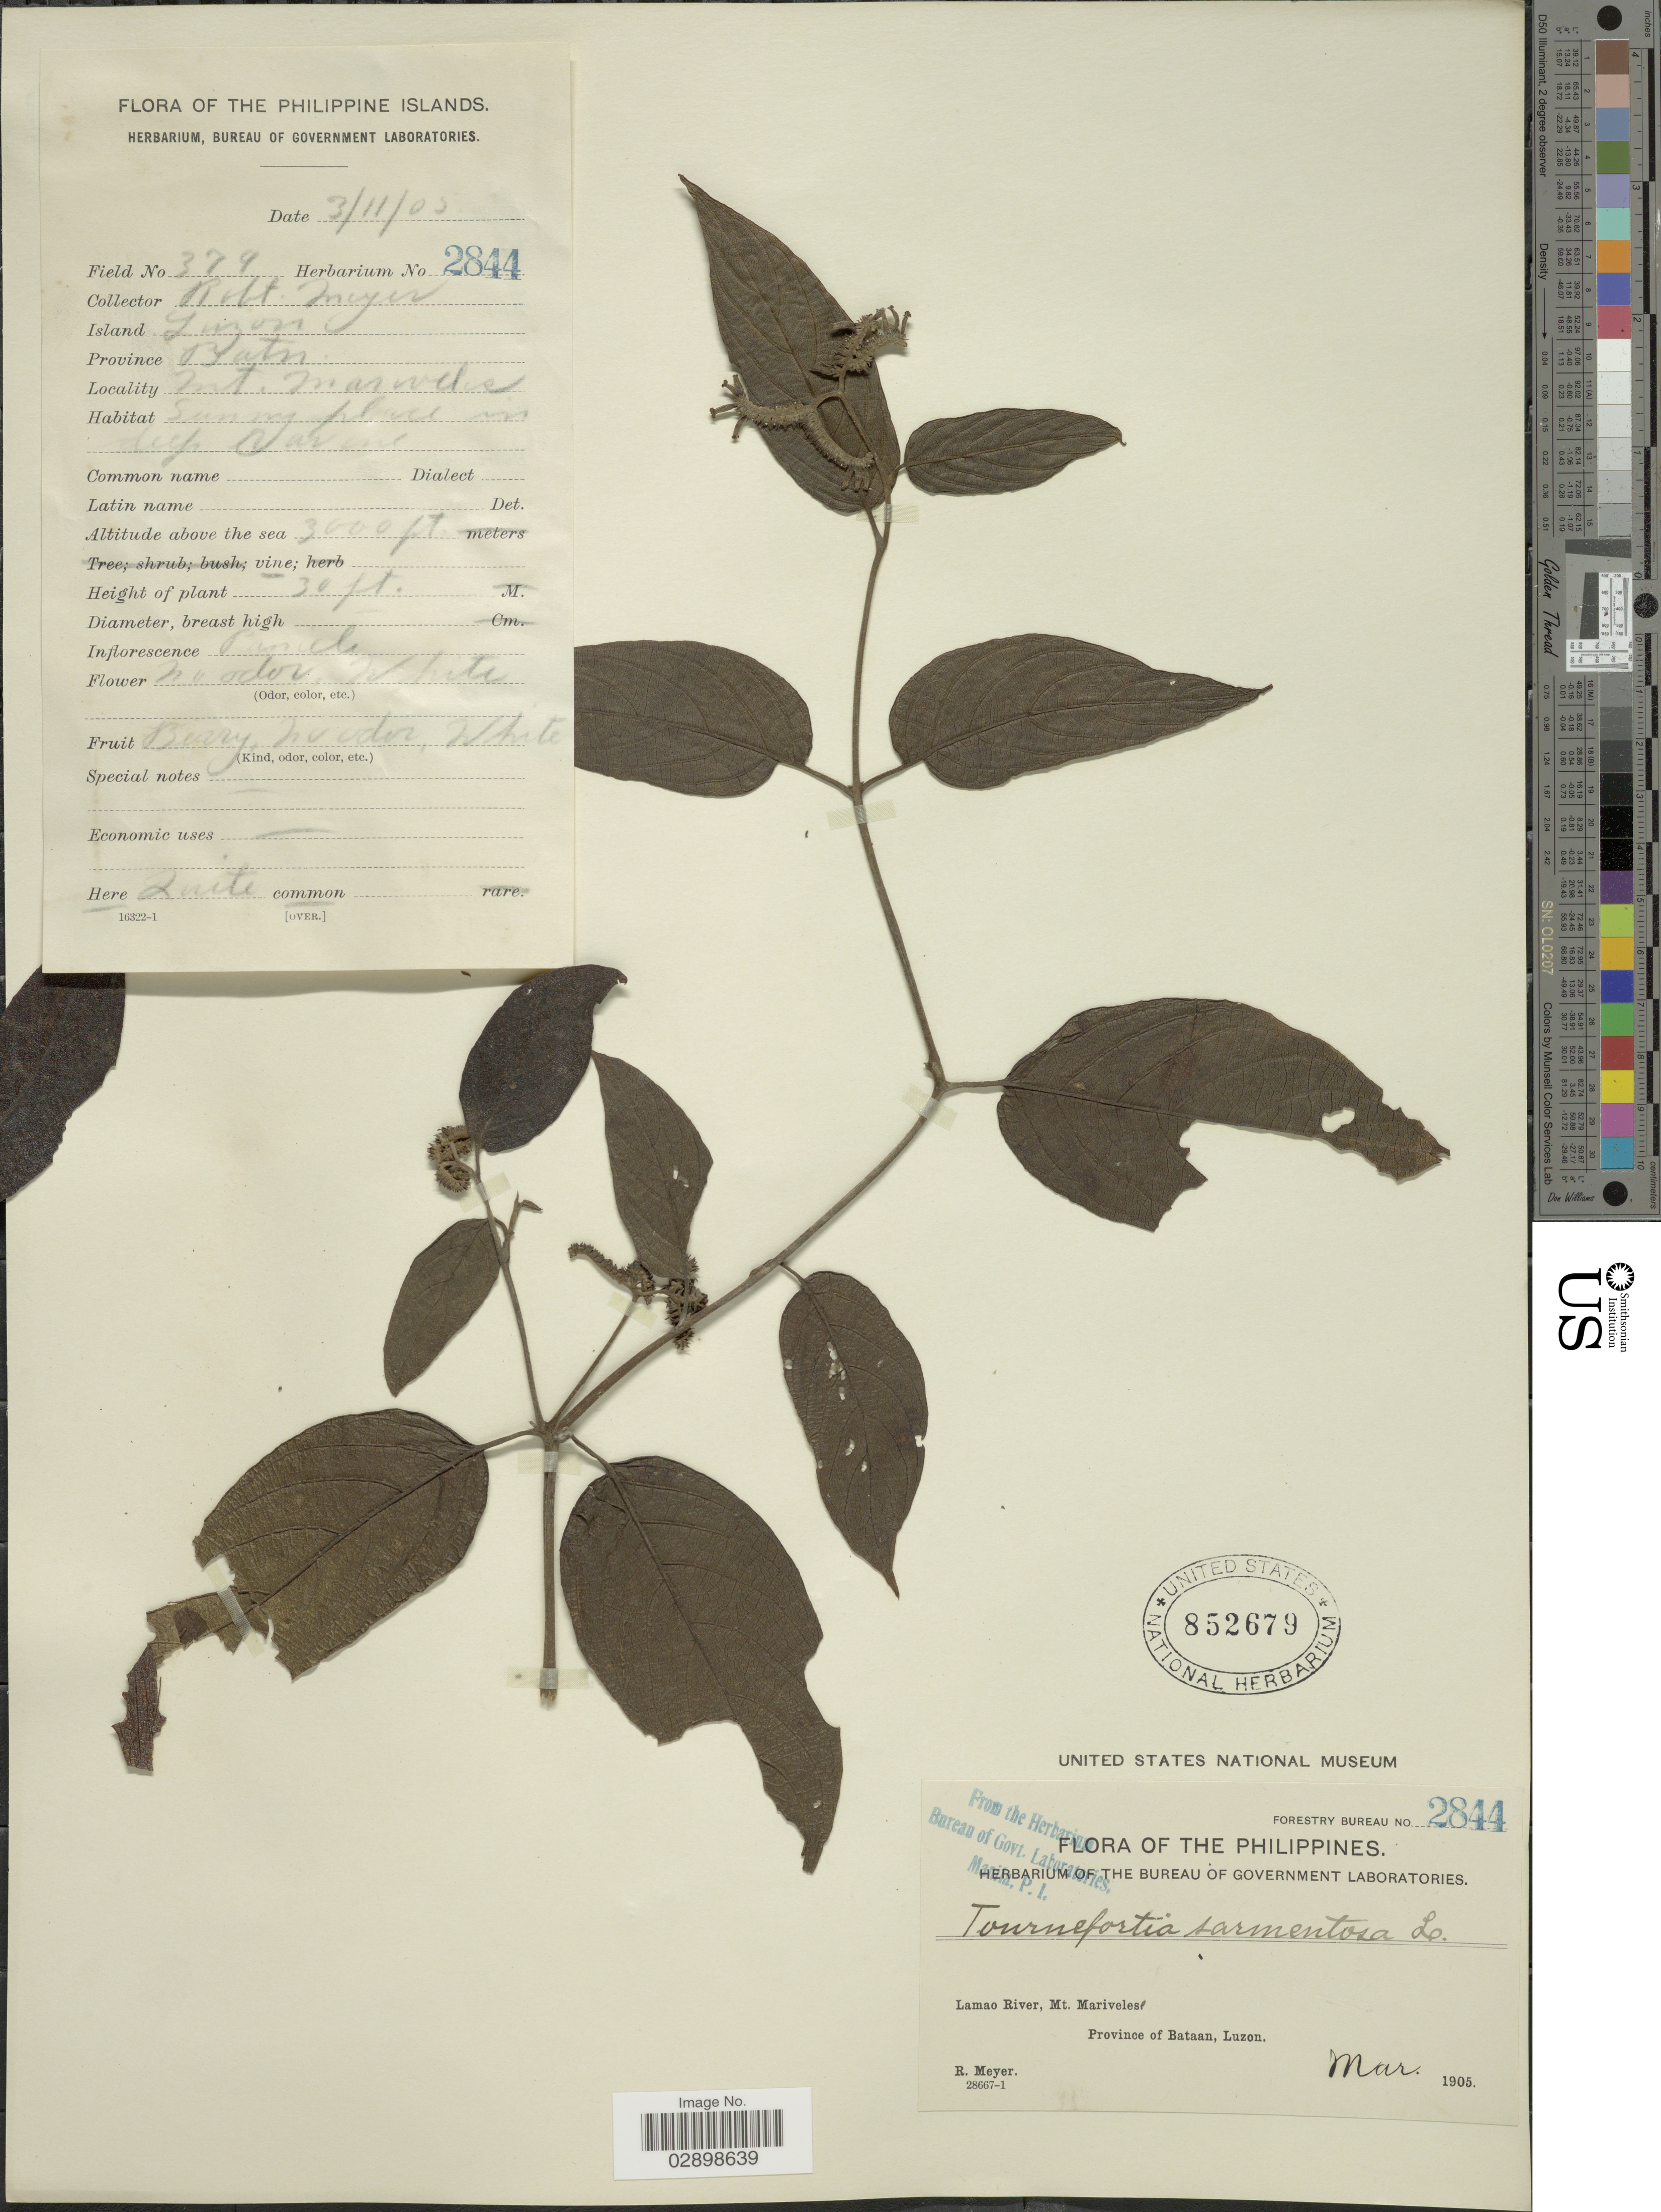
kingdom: Plantae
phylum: Tracheophyta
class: Magnoliopsida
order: Boraginales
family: Heliotropiaceae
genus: Tournefortia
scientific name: Tournefortia sarmentosa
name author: Lam.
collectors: R. Meyer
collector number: Forestry Bureau 2844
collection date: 1905-03-11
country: Philippines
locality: Lamao River, Mt. Mariveles, Province of Bataan, Luzon.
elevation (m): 914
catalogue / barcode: US 852679